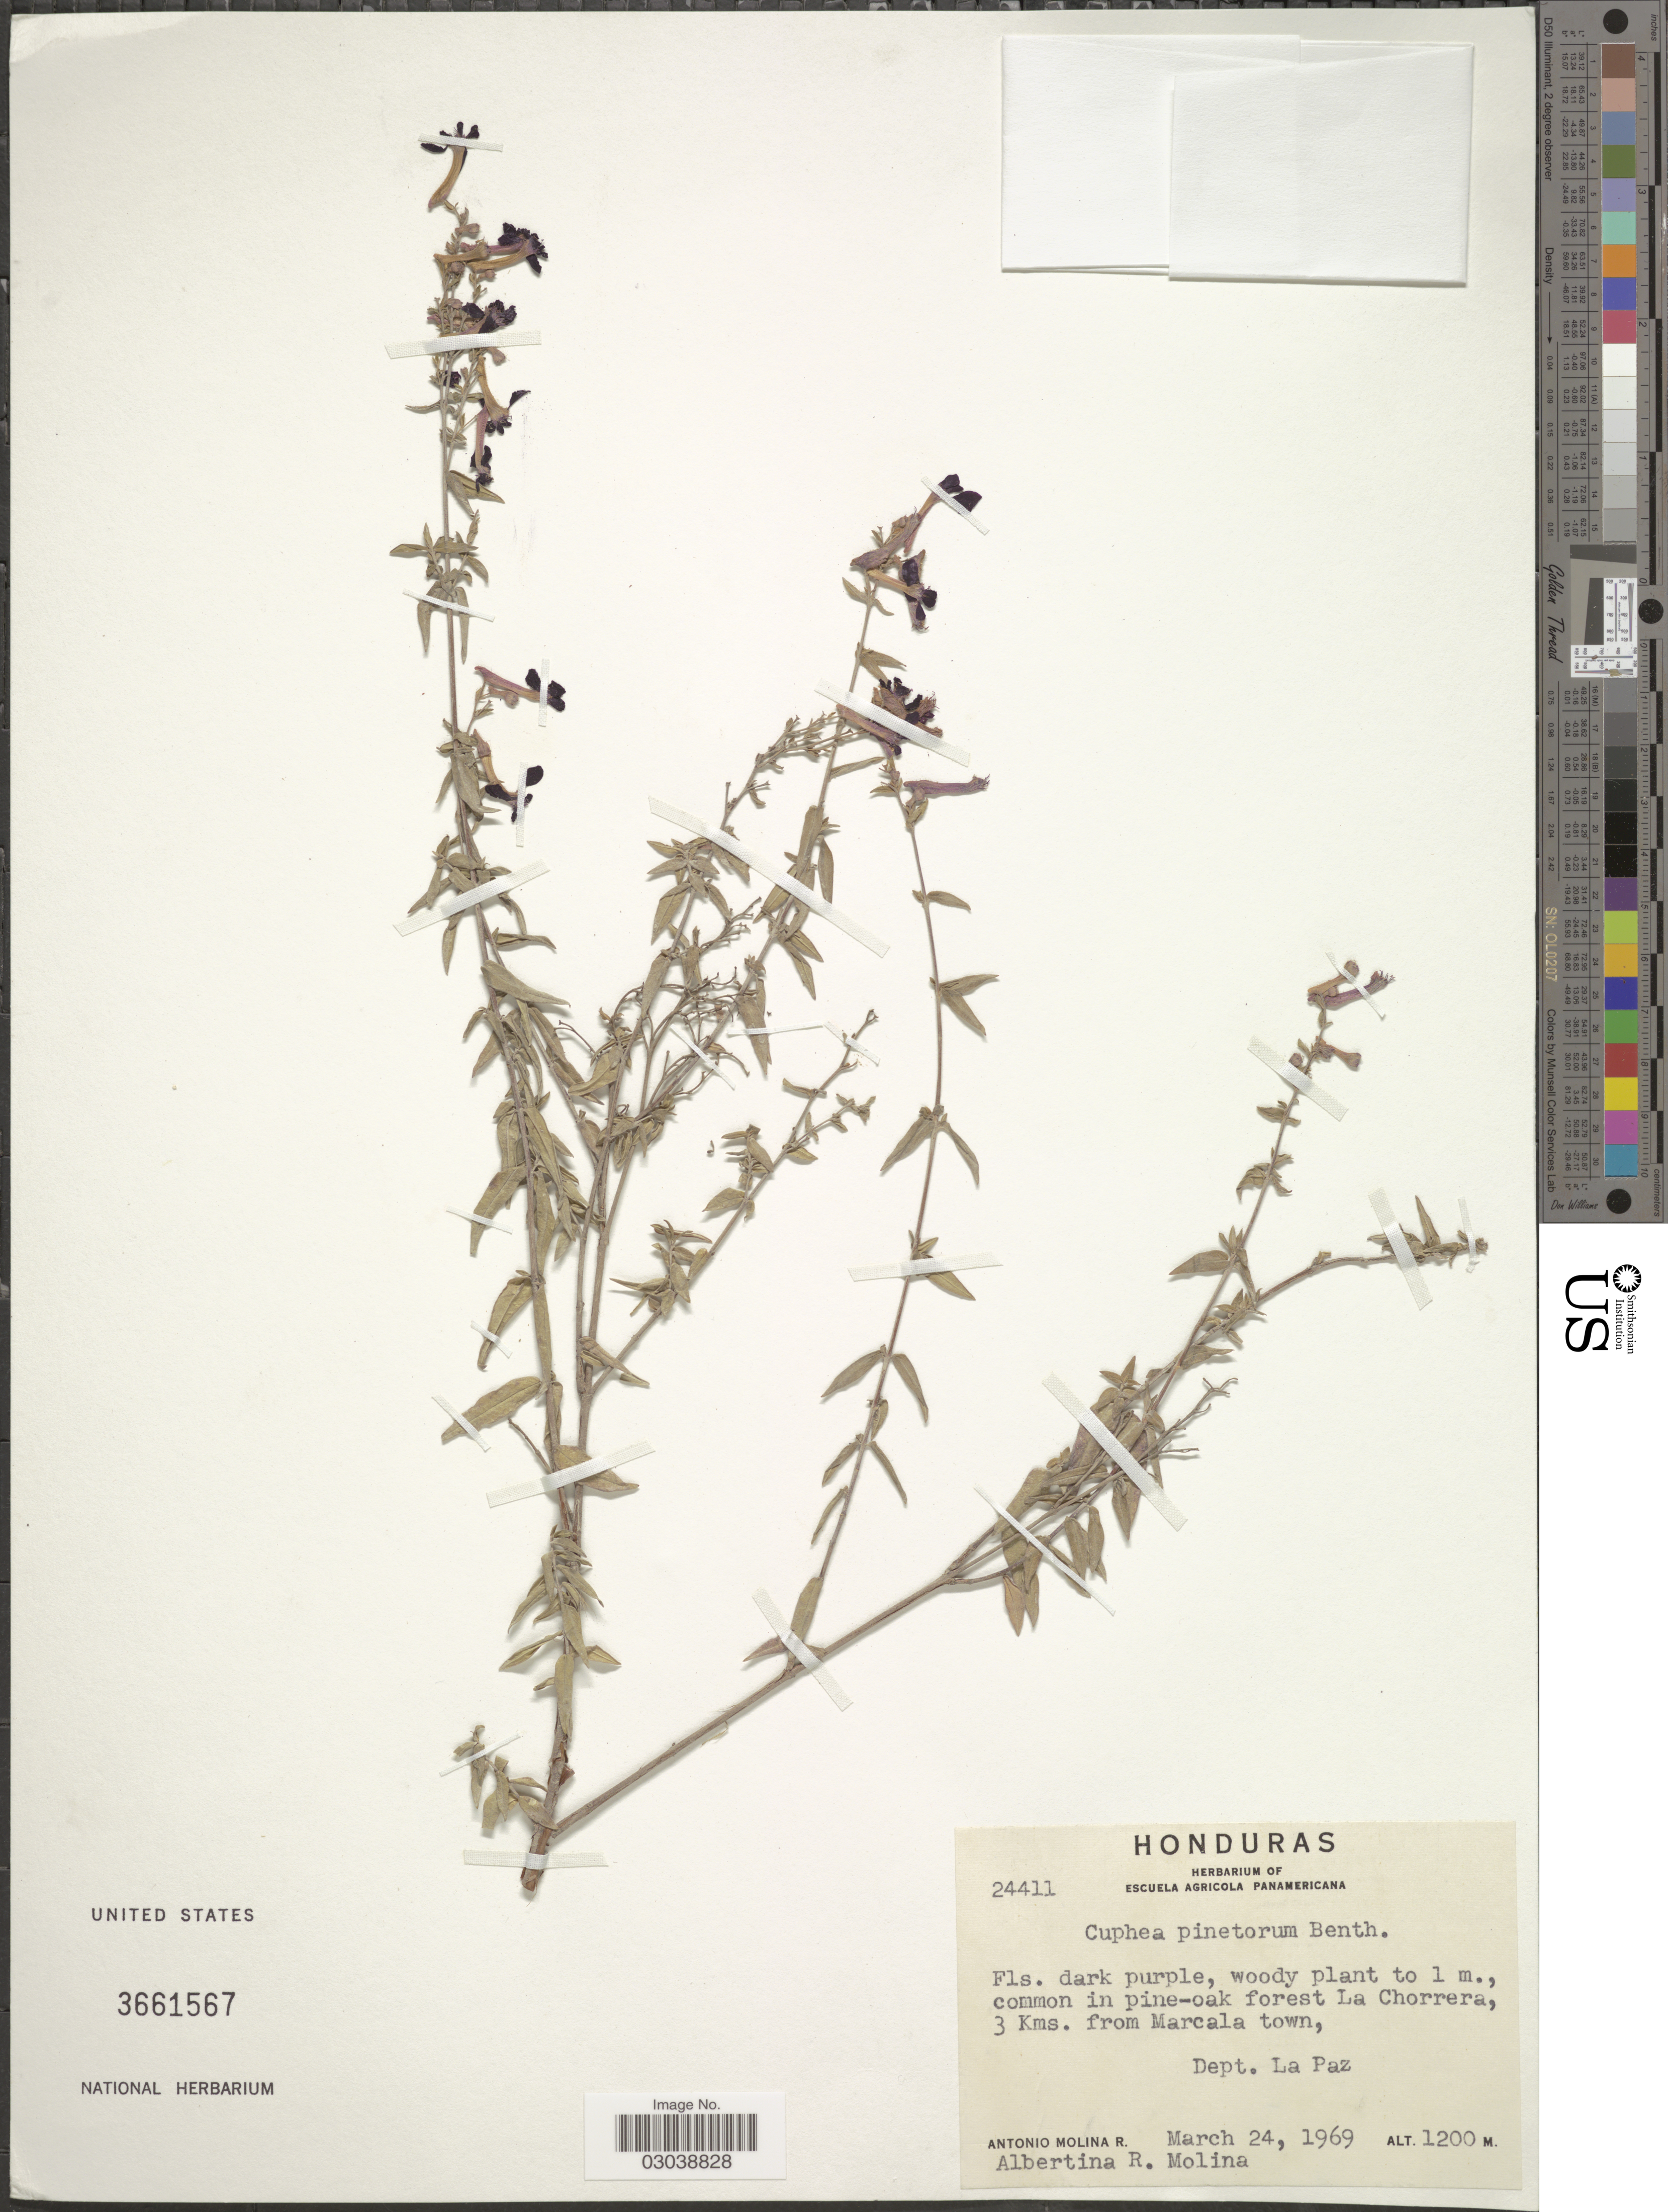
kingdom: Plantae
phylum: Tracheophyta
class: Magnoliopsida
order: Myrtales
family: Lythraceae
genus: Cuphea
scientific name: Cuphea pinetorum Benth.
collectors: A. Molina R. & A. R. Molina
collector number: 24411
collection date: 1969-03-24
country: Honduras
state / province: La Paz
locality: Common in pine-oak forest La Chorrera, 3 Kms. from Marcala town, Dept. La Paz.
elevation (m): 1200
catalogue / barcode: US 3661567